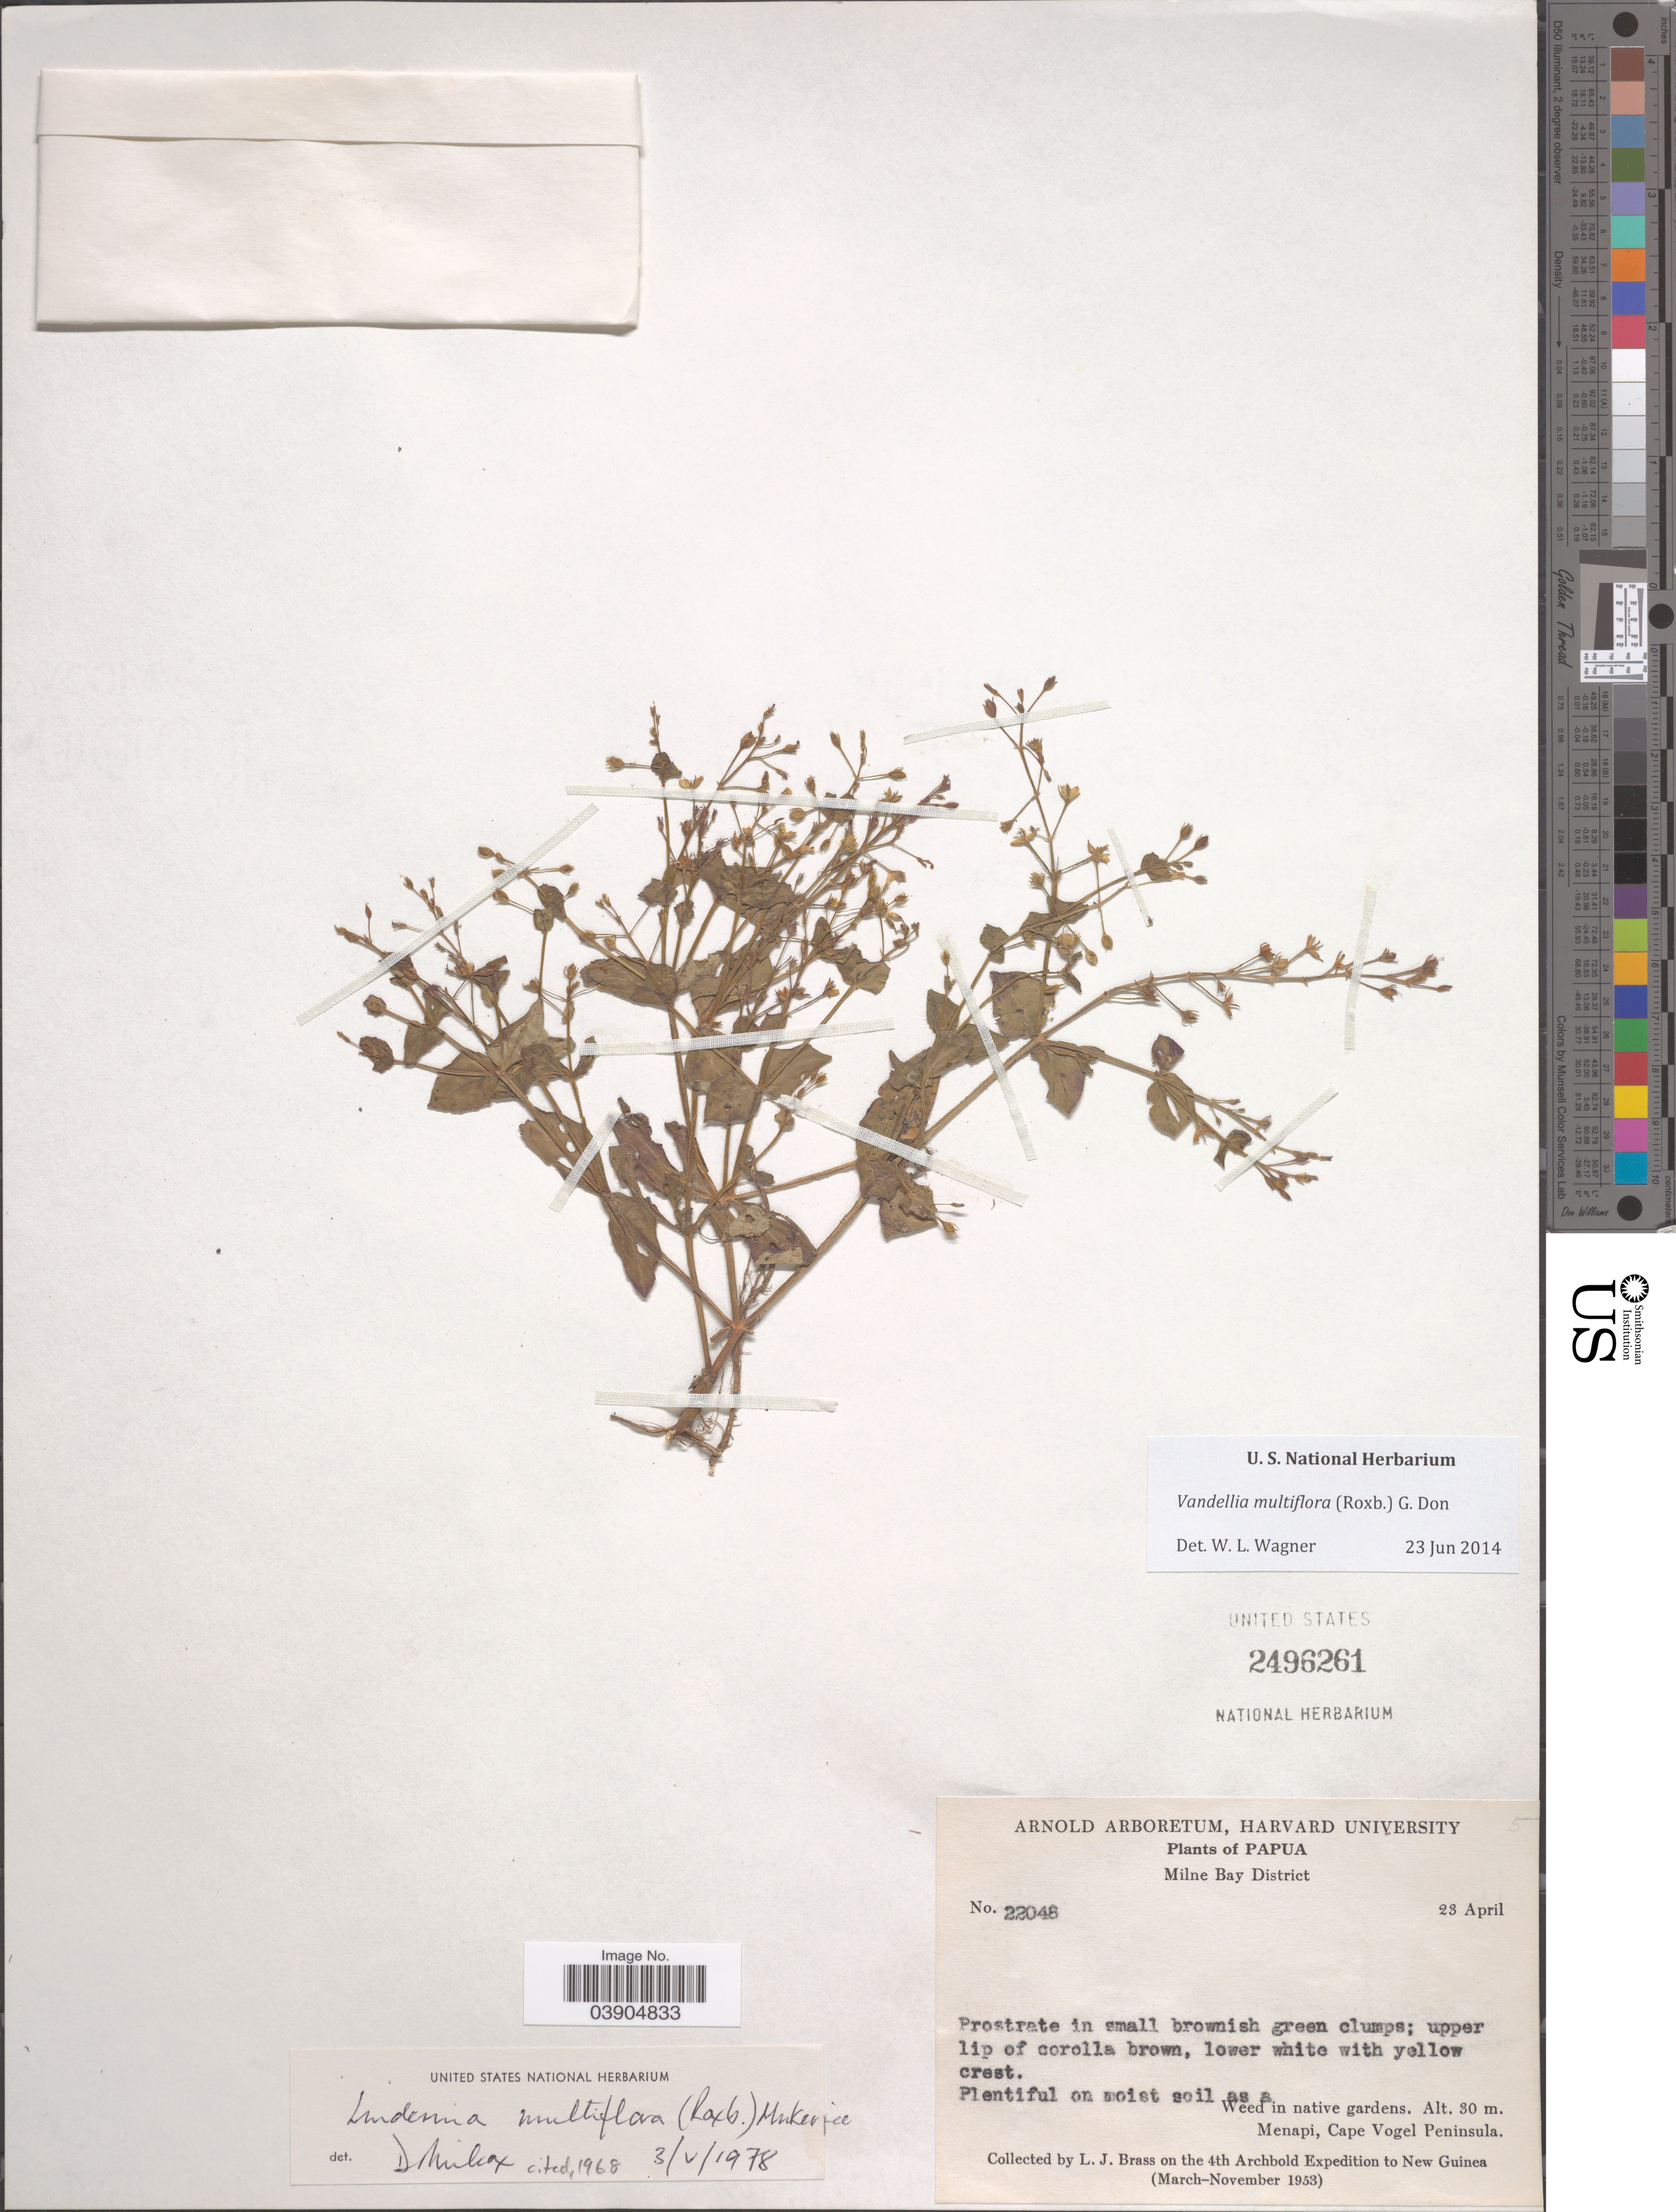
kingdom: Plantae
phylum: Tracheophyta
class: Magnoliopsida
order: Lamiales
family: Linderniaceae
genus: Lindernia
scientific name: Lindernia multiflora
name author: (Roxb.) Mukerjee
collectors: L. J. Brass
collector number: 22048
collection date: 1953-04-23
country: Papua New Guinea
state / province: Milne Bay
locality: Papua. Milne Bay District. Menapi, Cape Vogel Peninsula. New Guinea.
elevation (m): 30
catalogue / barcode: US 2496261